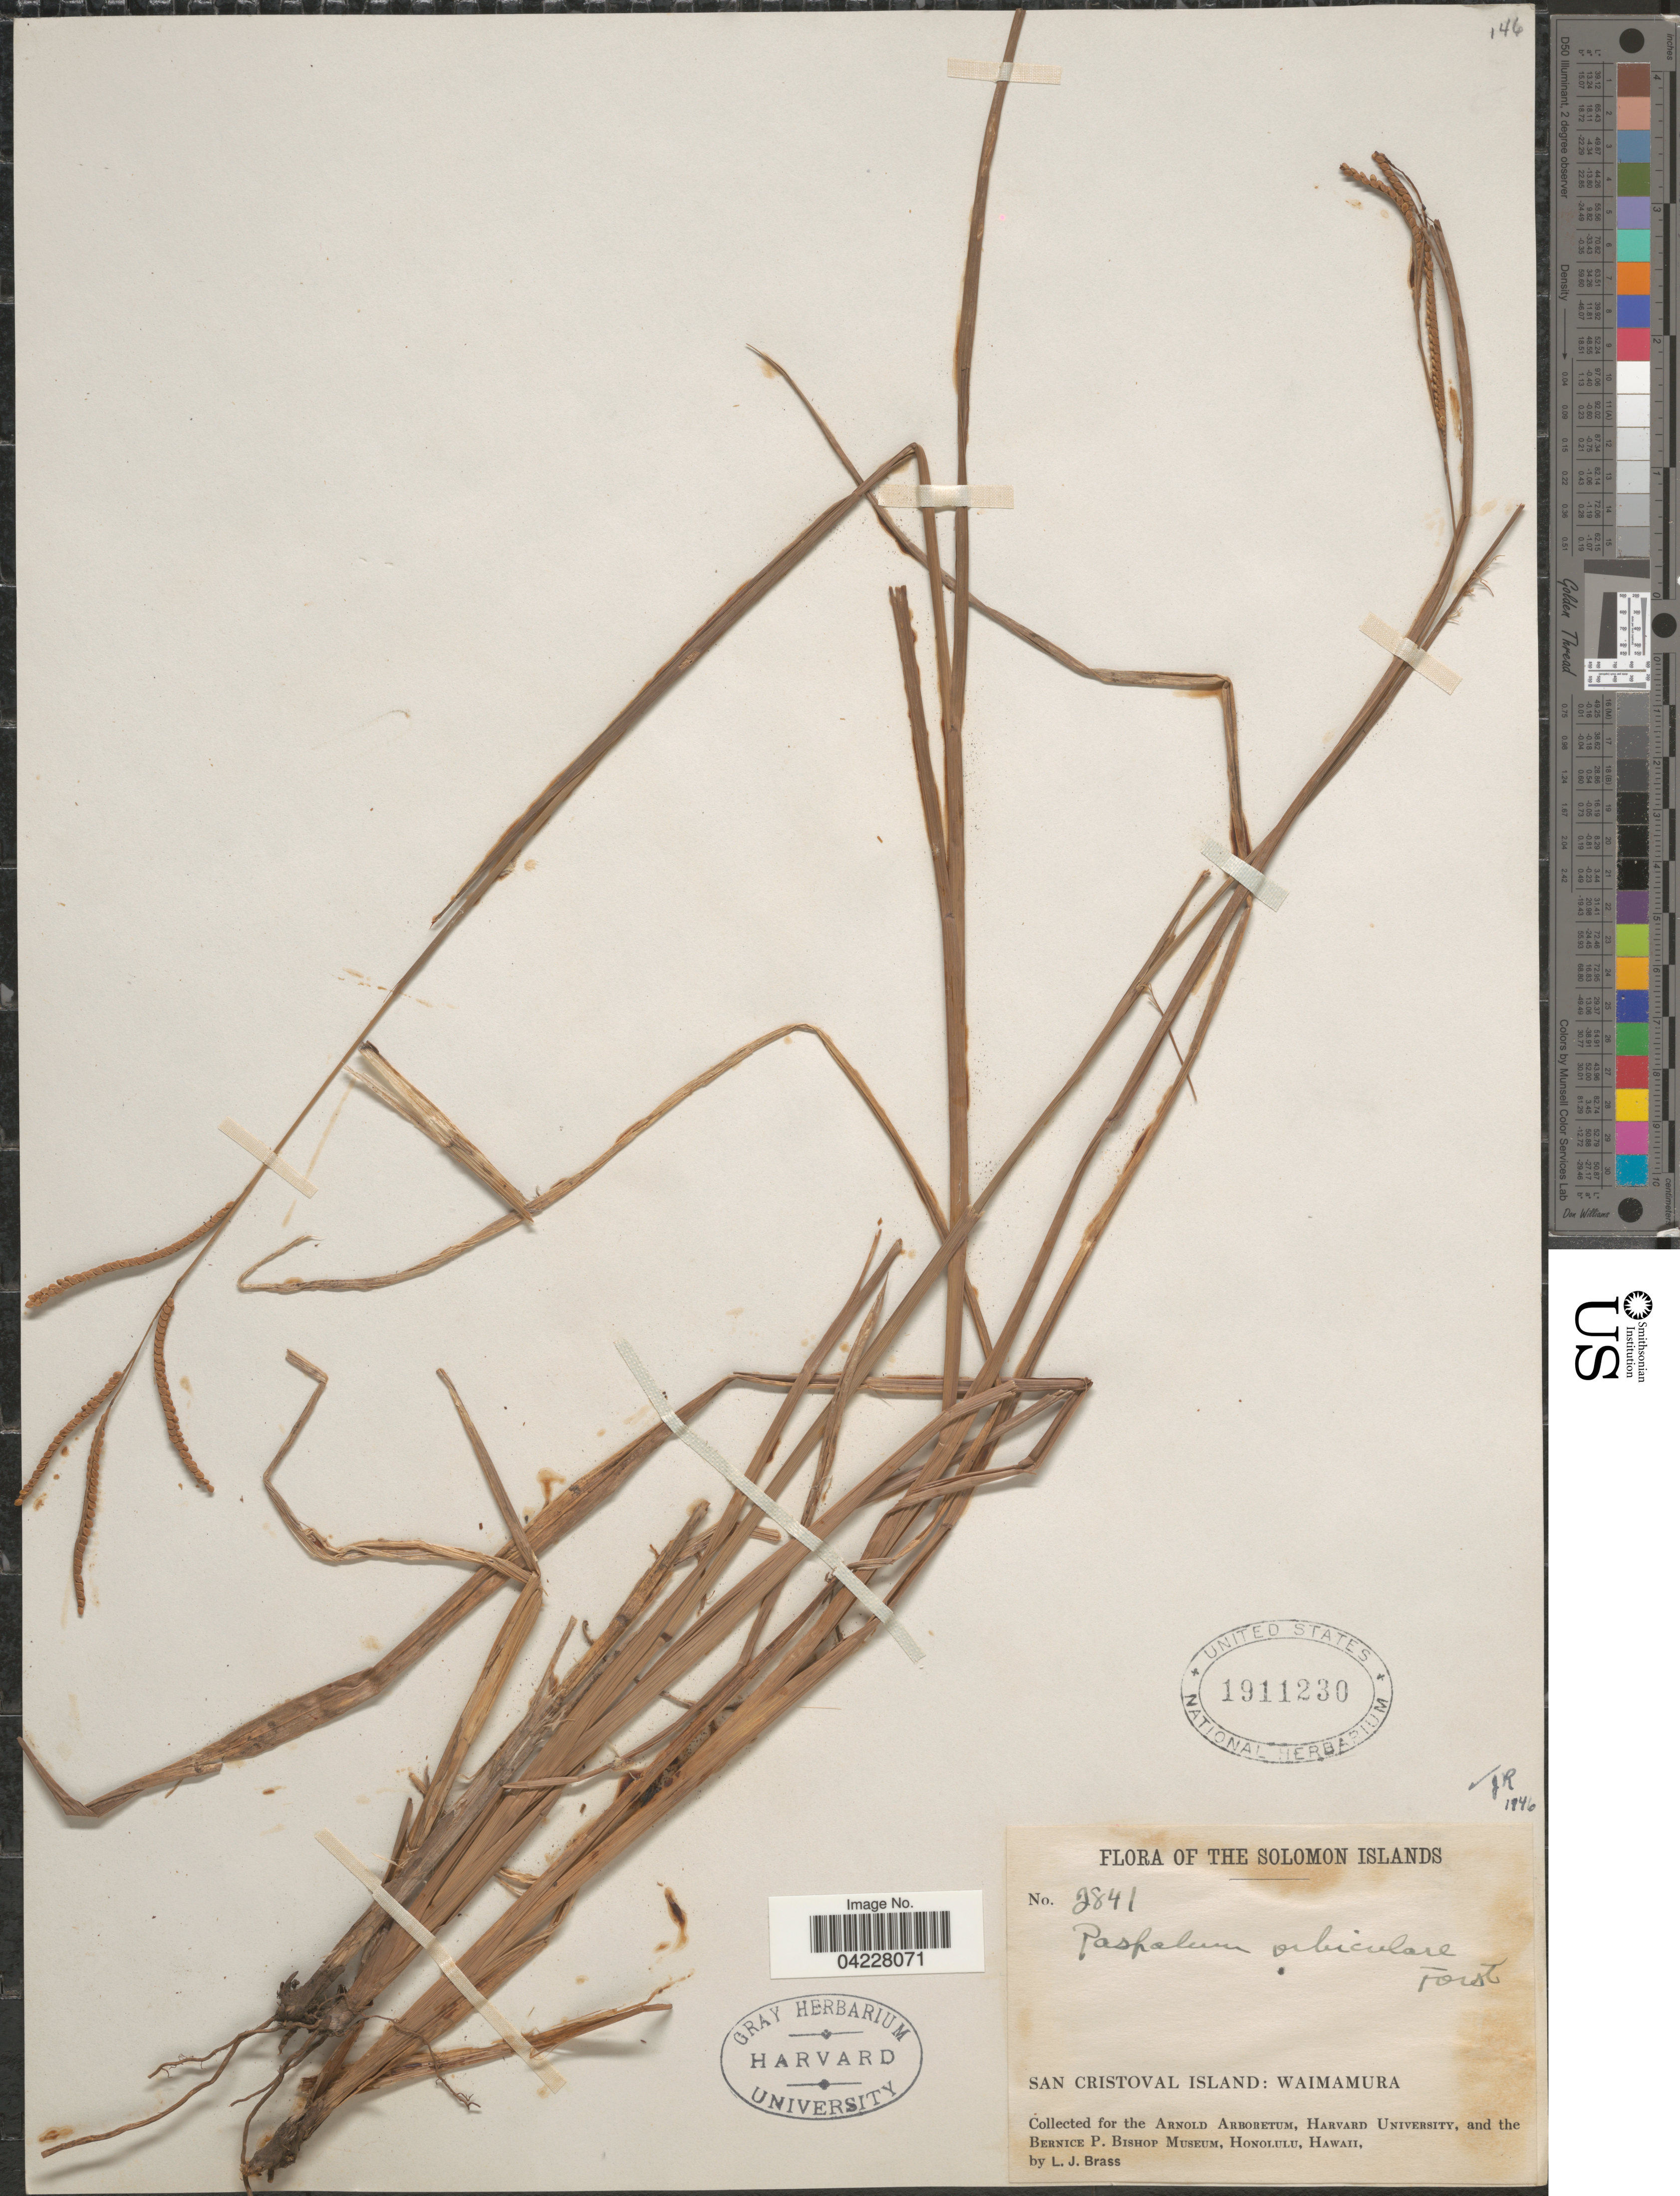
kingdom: Plantae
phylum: Tracheophyta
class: Liliopsida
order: Poales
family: Poaceae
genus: Paspalum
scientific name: Paspalum orbiculare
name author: G. Forst.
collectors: L. J. Brass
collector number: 2841*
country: Solomon Islands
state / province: Solomon Islands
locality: San Cristoval Island: Waimamura.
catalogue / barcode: US 1911230